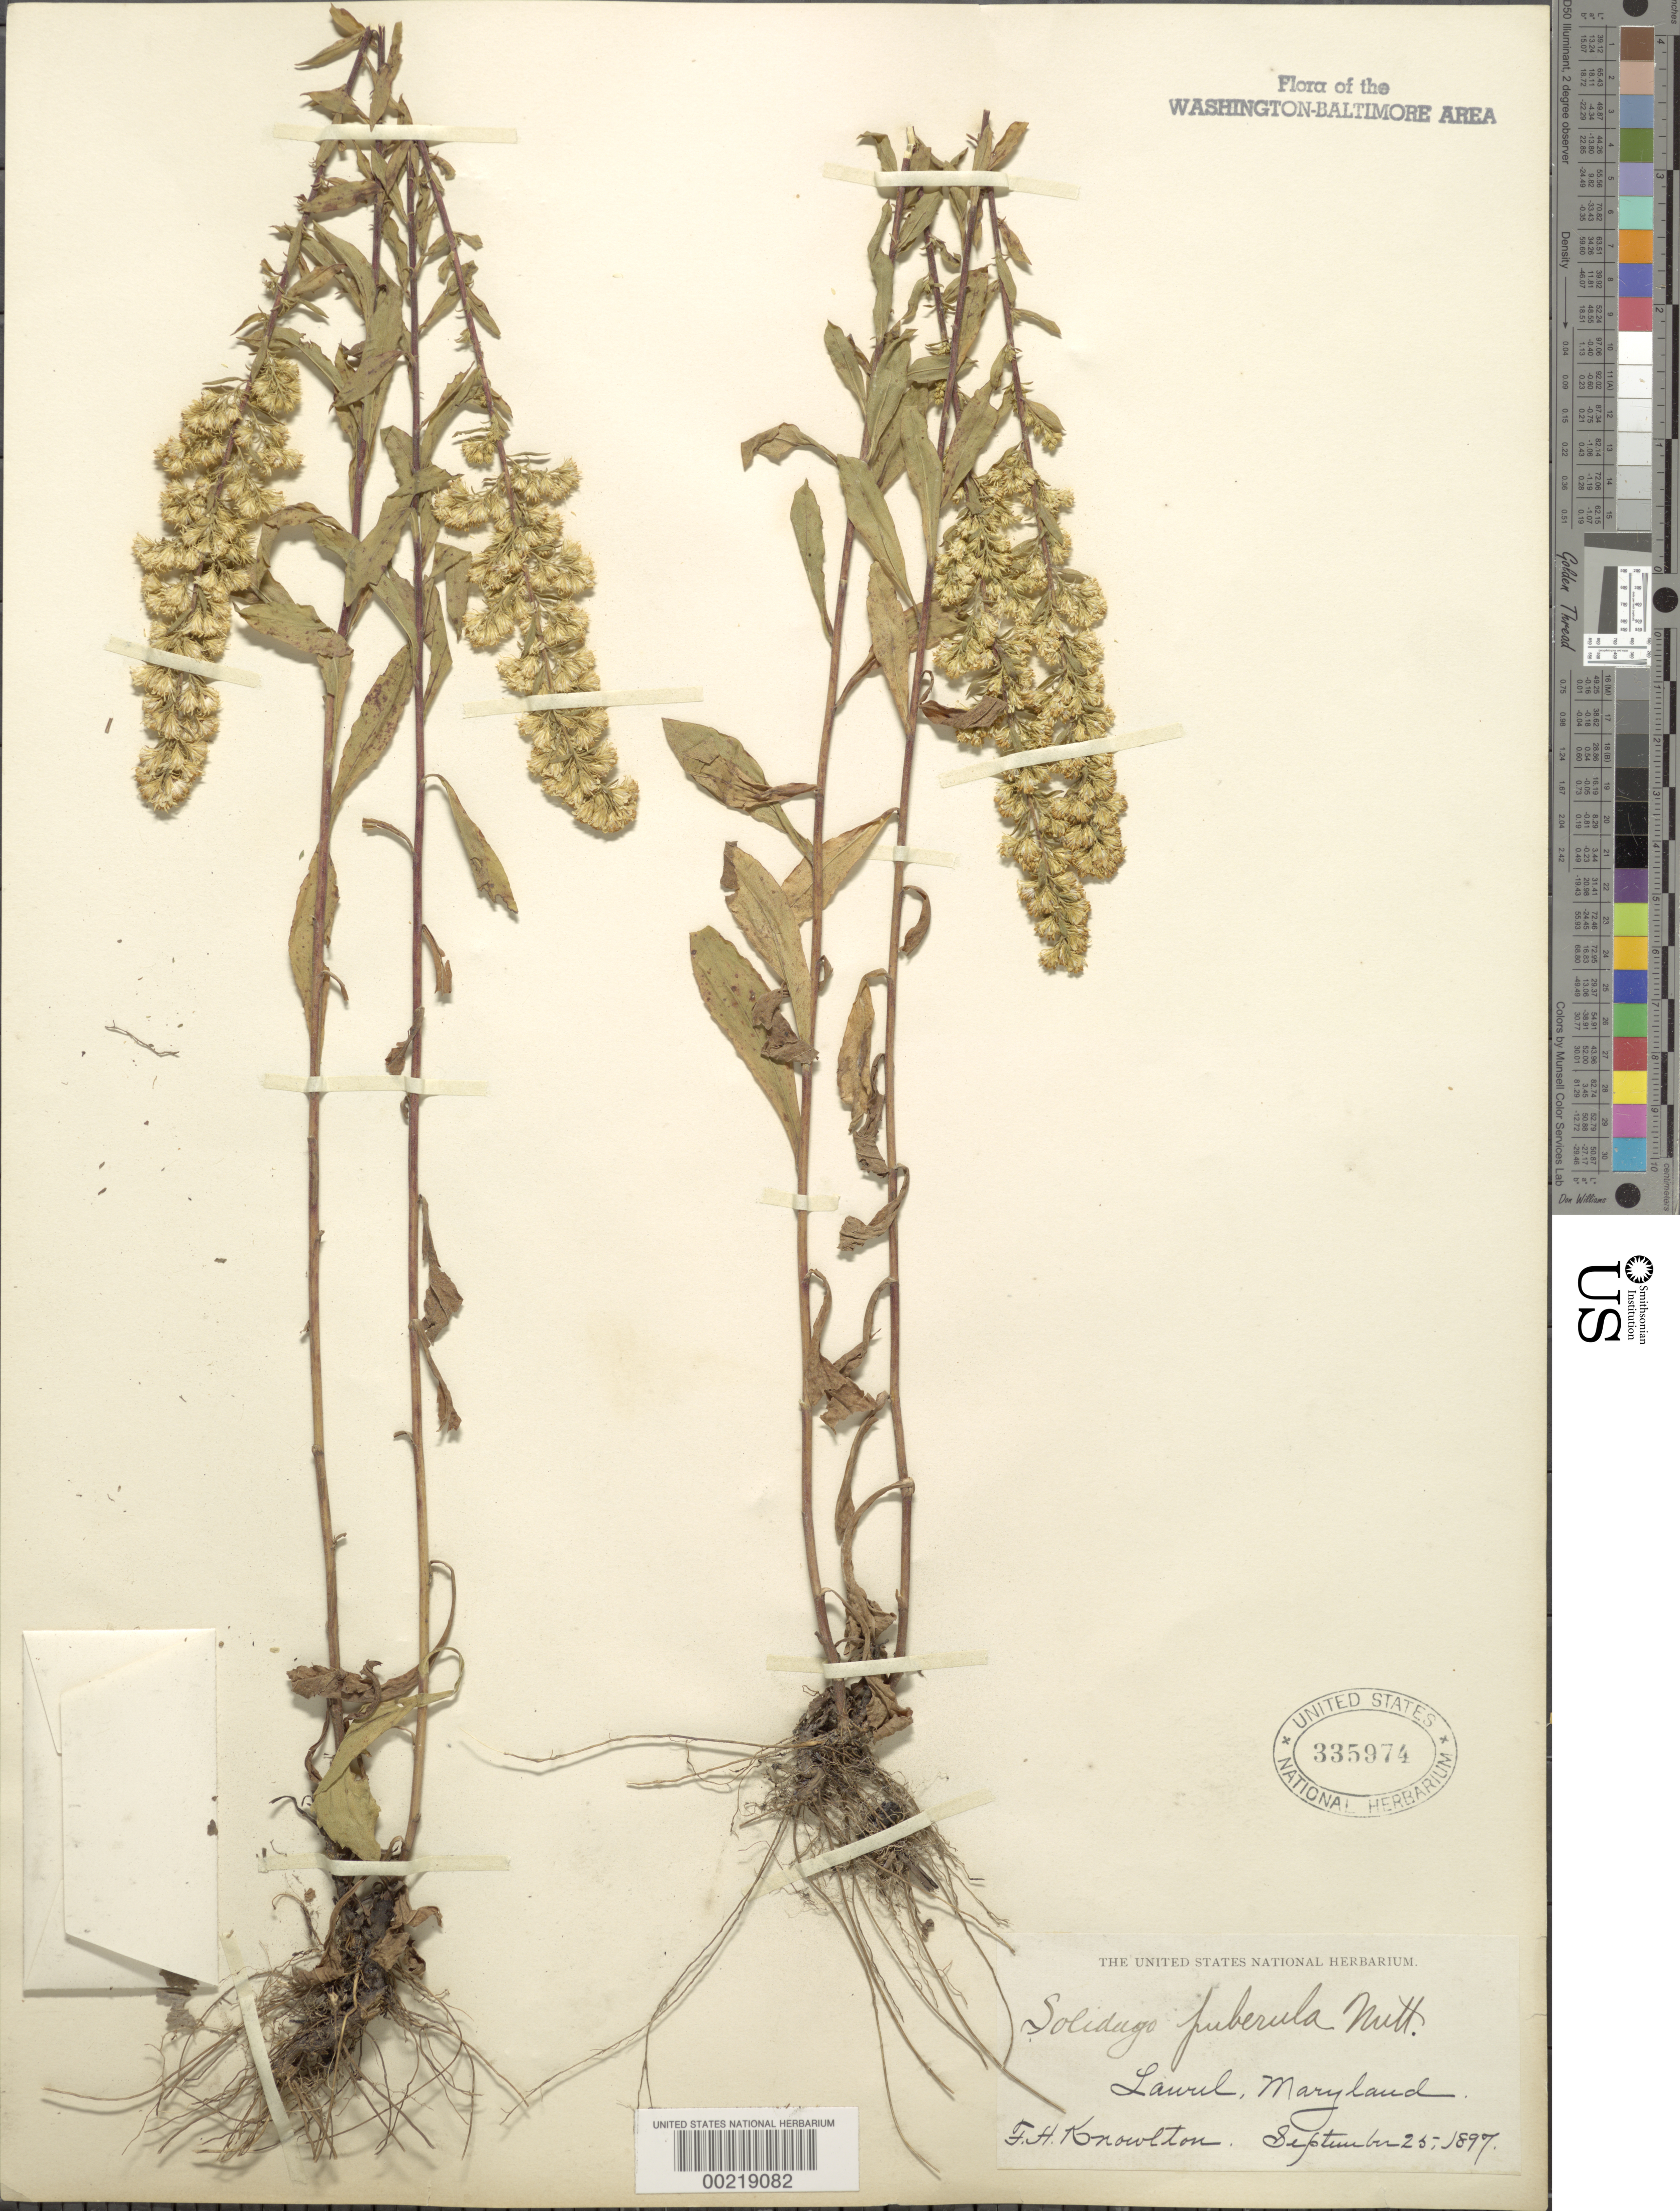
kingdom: Plantae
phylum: Tracheophyta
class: Magnoliopsida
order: Asterales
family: Asteraceae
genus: Solidago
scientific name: Solidago puberula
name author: Nutt.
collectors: F. H. Knowlton & E. Baltars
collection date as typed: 25 Sep 1897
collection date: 1897-09-25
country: United States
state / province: Maryland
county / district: Prince George's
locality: Laurel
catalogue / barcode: US 335974